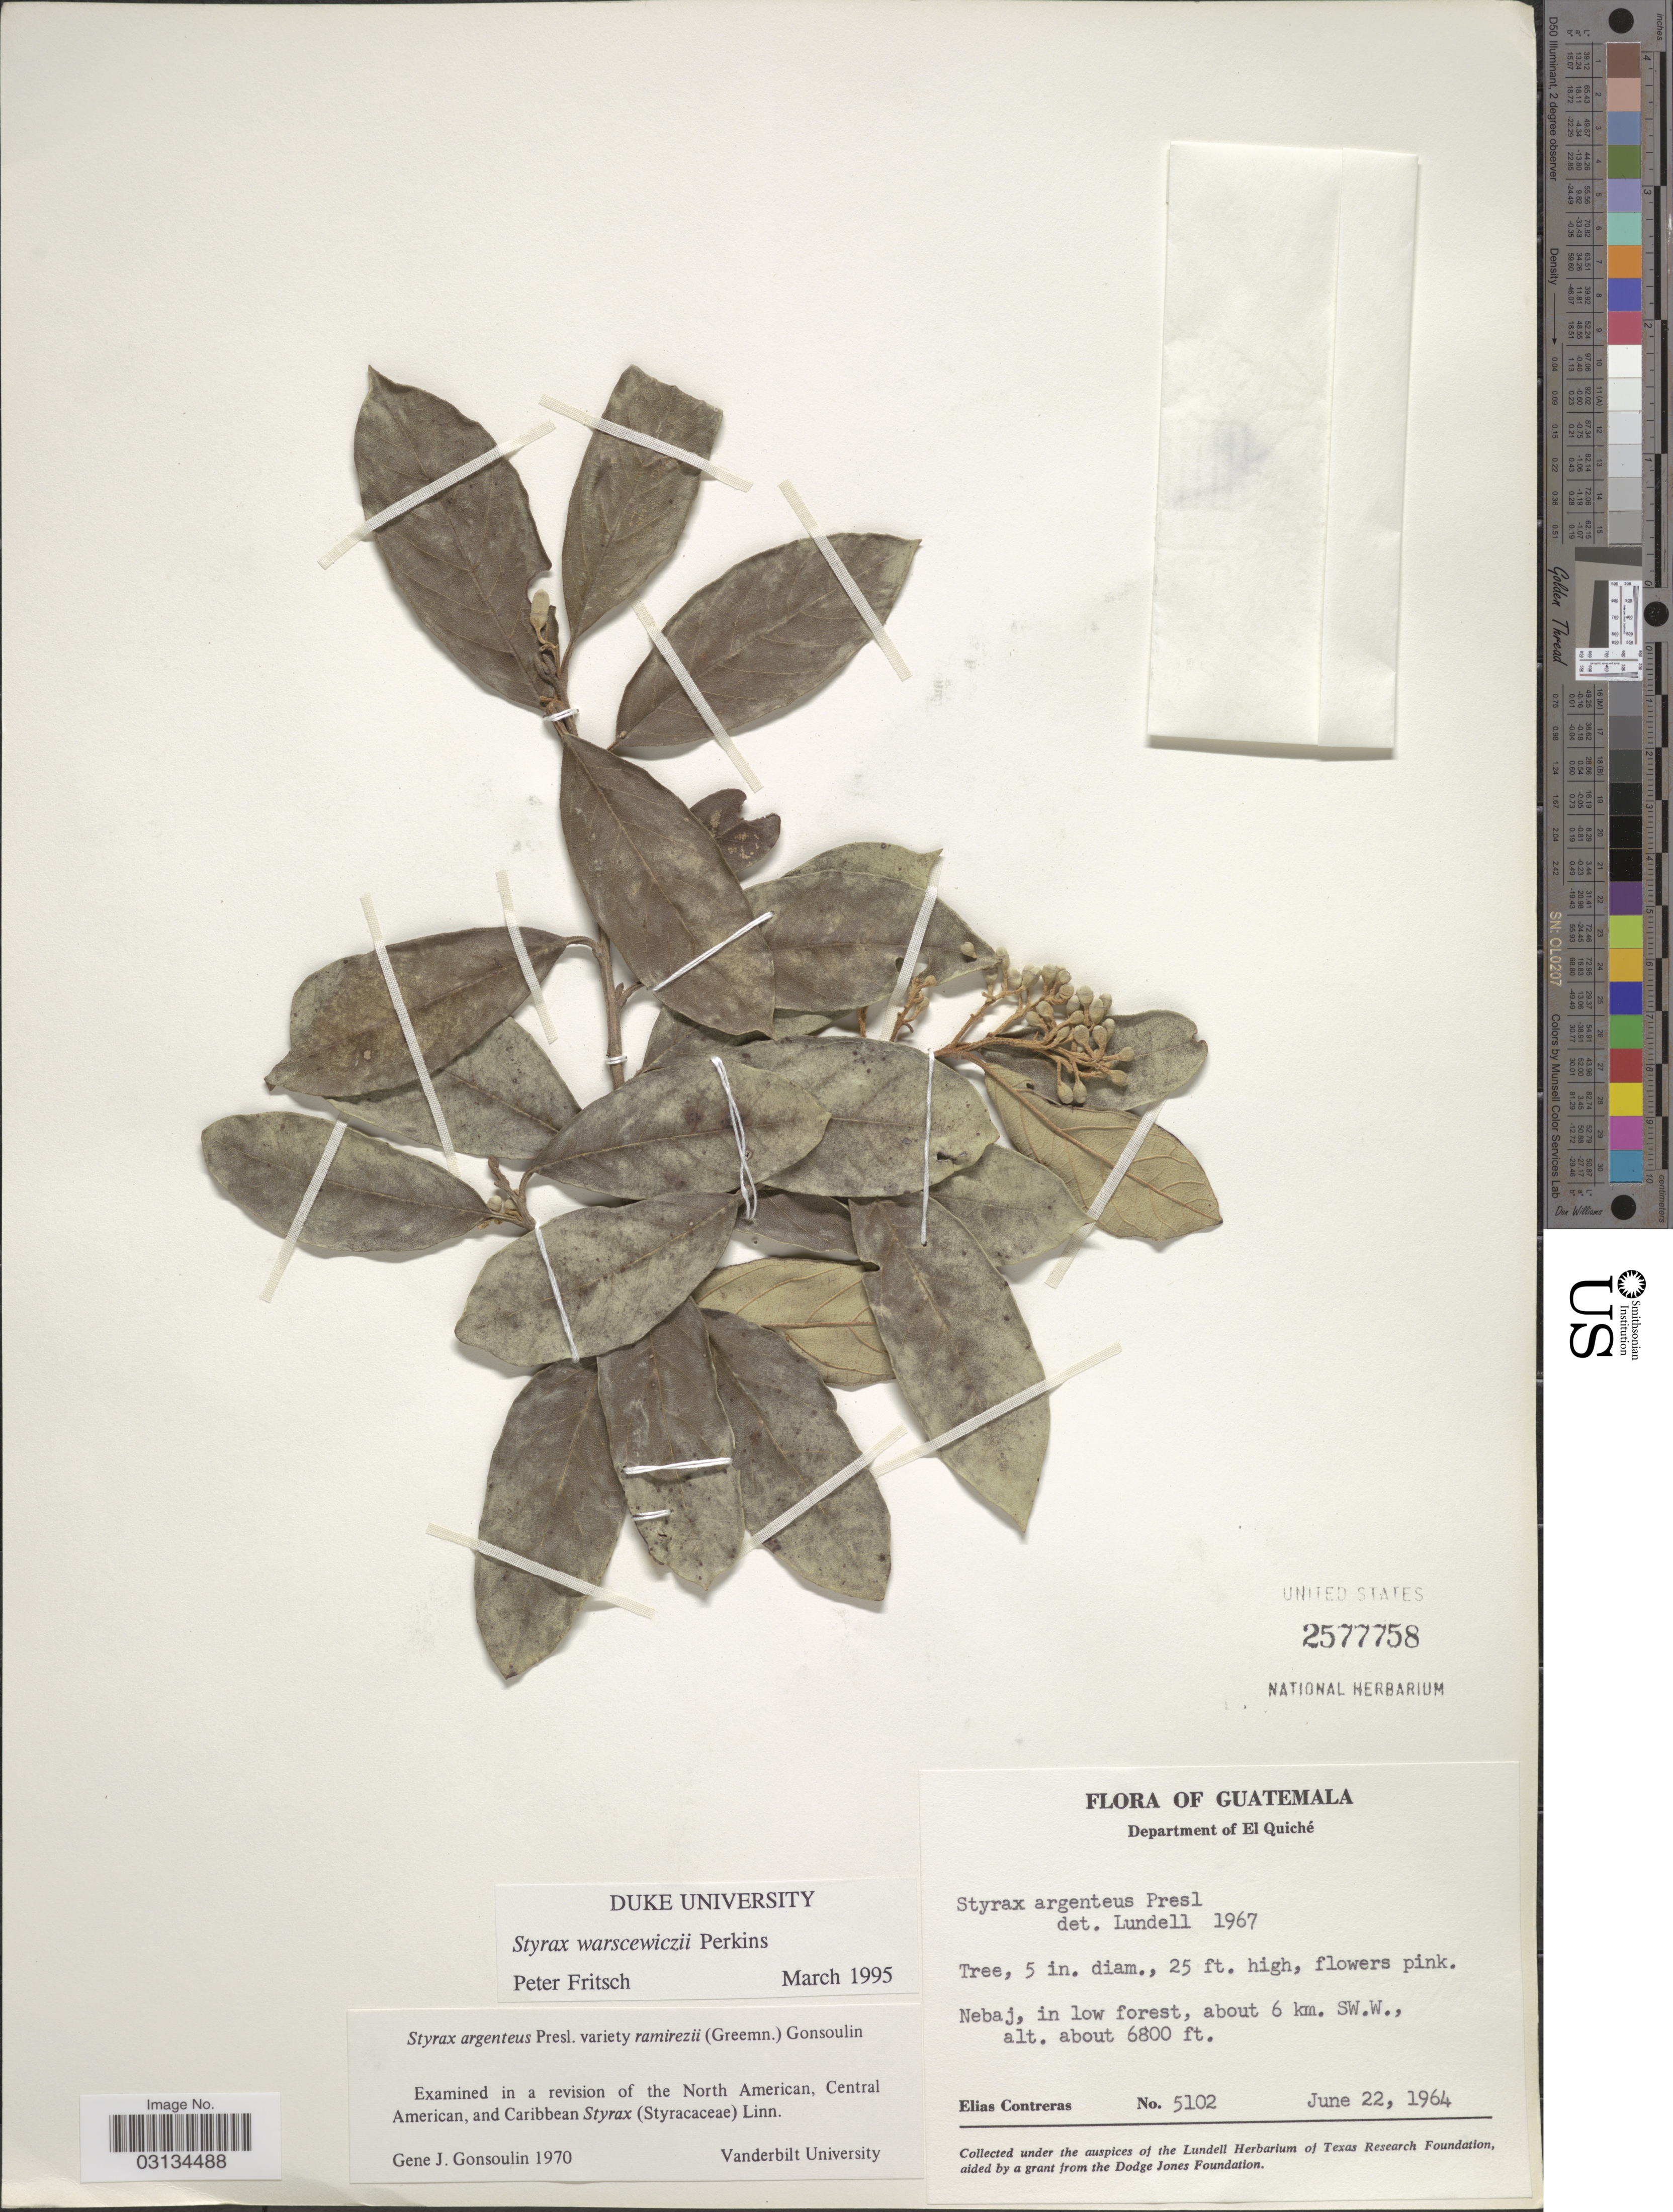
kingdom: Plantae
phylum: Tracheophyta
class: Magnoliopsida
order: Ericales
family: Styracaceae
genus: Styrax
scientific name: Styrax warscewiczii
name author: Perkins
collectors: E. Contreras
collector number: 5102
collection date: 1964-06-22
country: Guatemala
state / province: El Quiché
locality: Nebaj, in low forest, about 6 km. SW.W.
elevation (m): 2073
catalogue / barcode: US 2577758